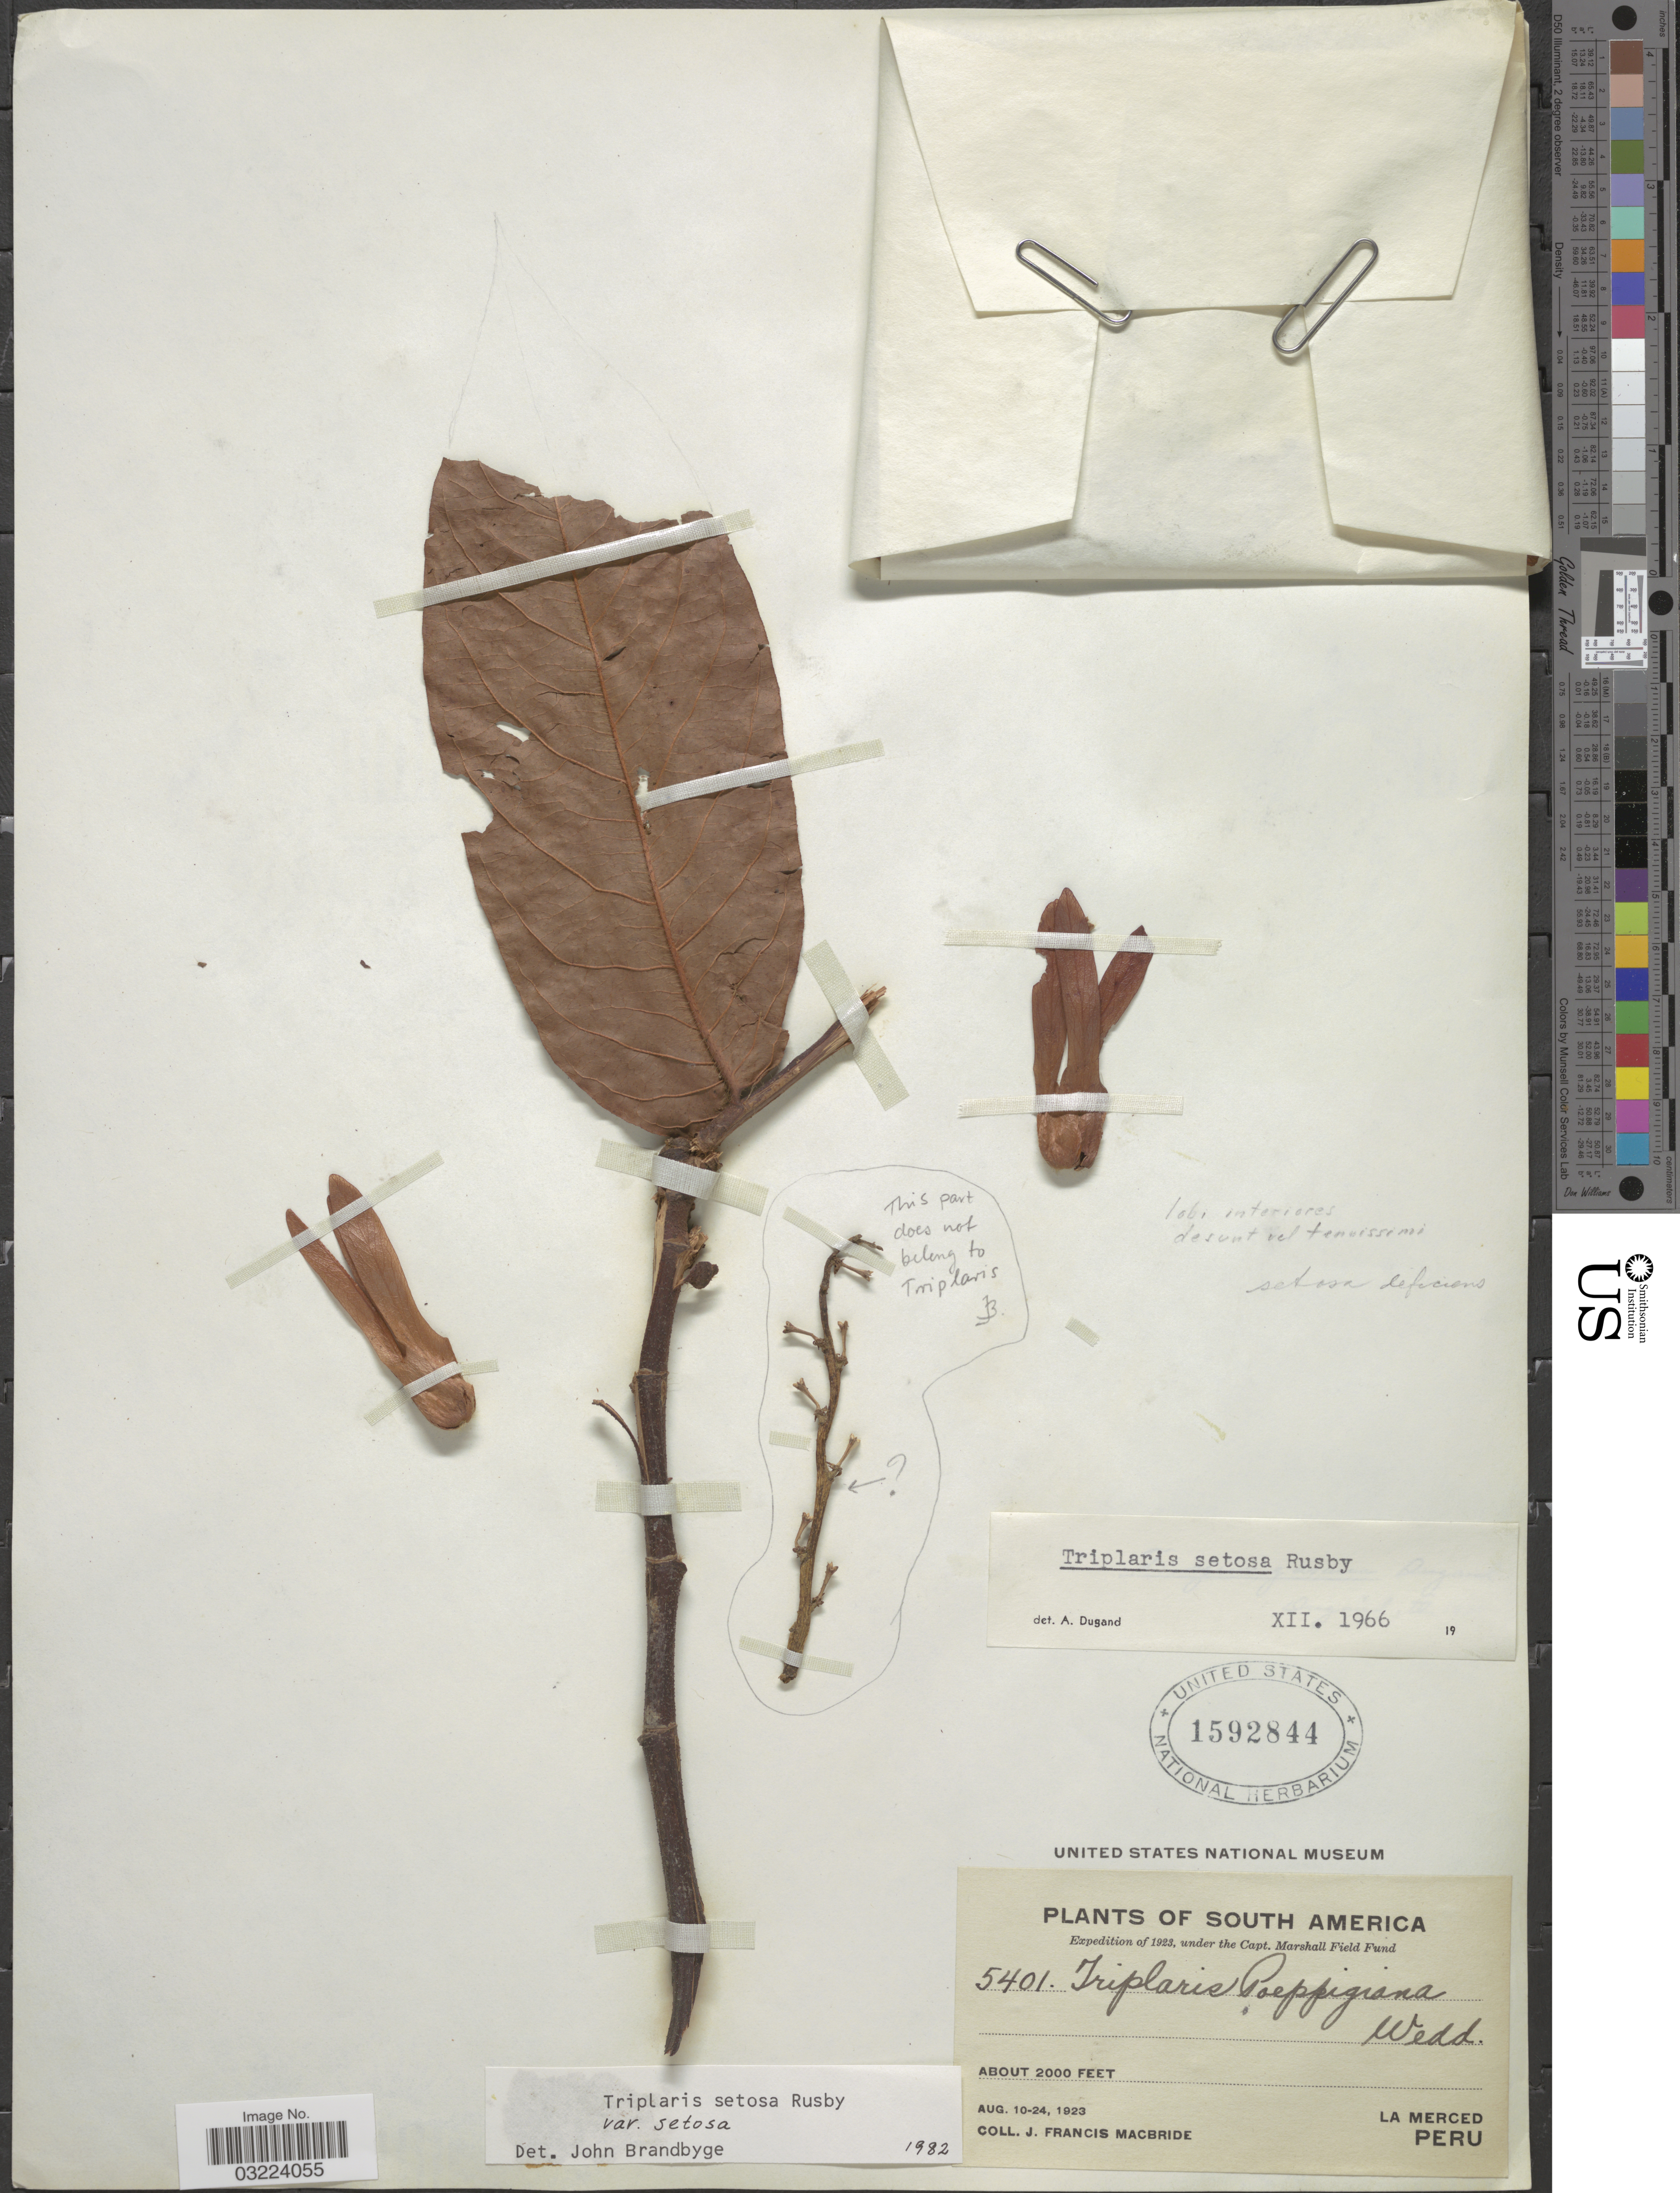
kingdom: Plantae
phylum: Tracheophyta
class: Magnoliopsida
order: Caryophyllales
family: Polygonaceae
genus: Triplaris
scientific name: Triplaris setosa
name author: Rusby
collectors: J. F. Macbride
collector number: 5401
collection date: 1923-08-10/1923-08-24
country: Peru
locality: La Merced.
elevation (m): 610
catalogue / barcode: US 1592844